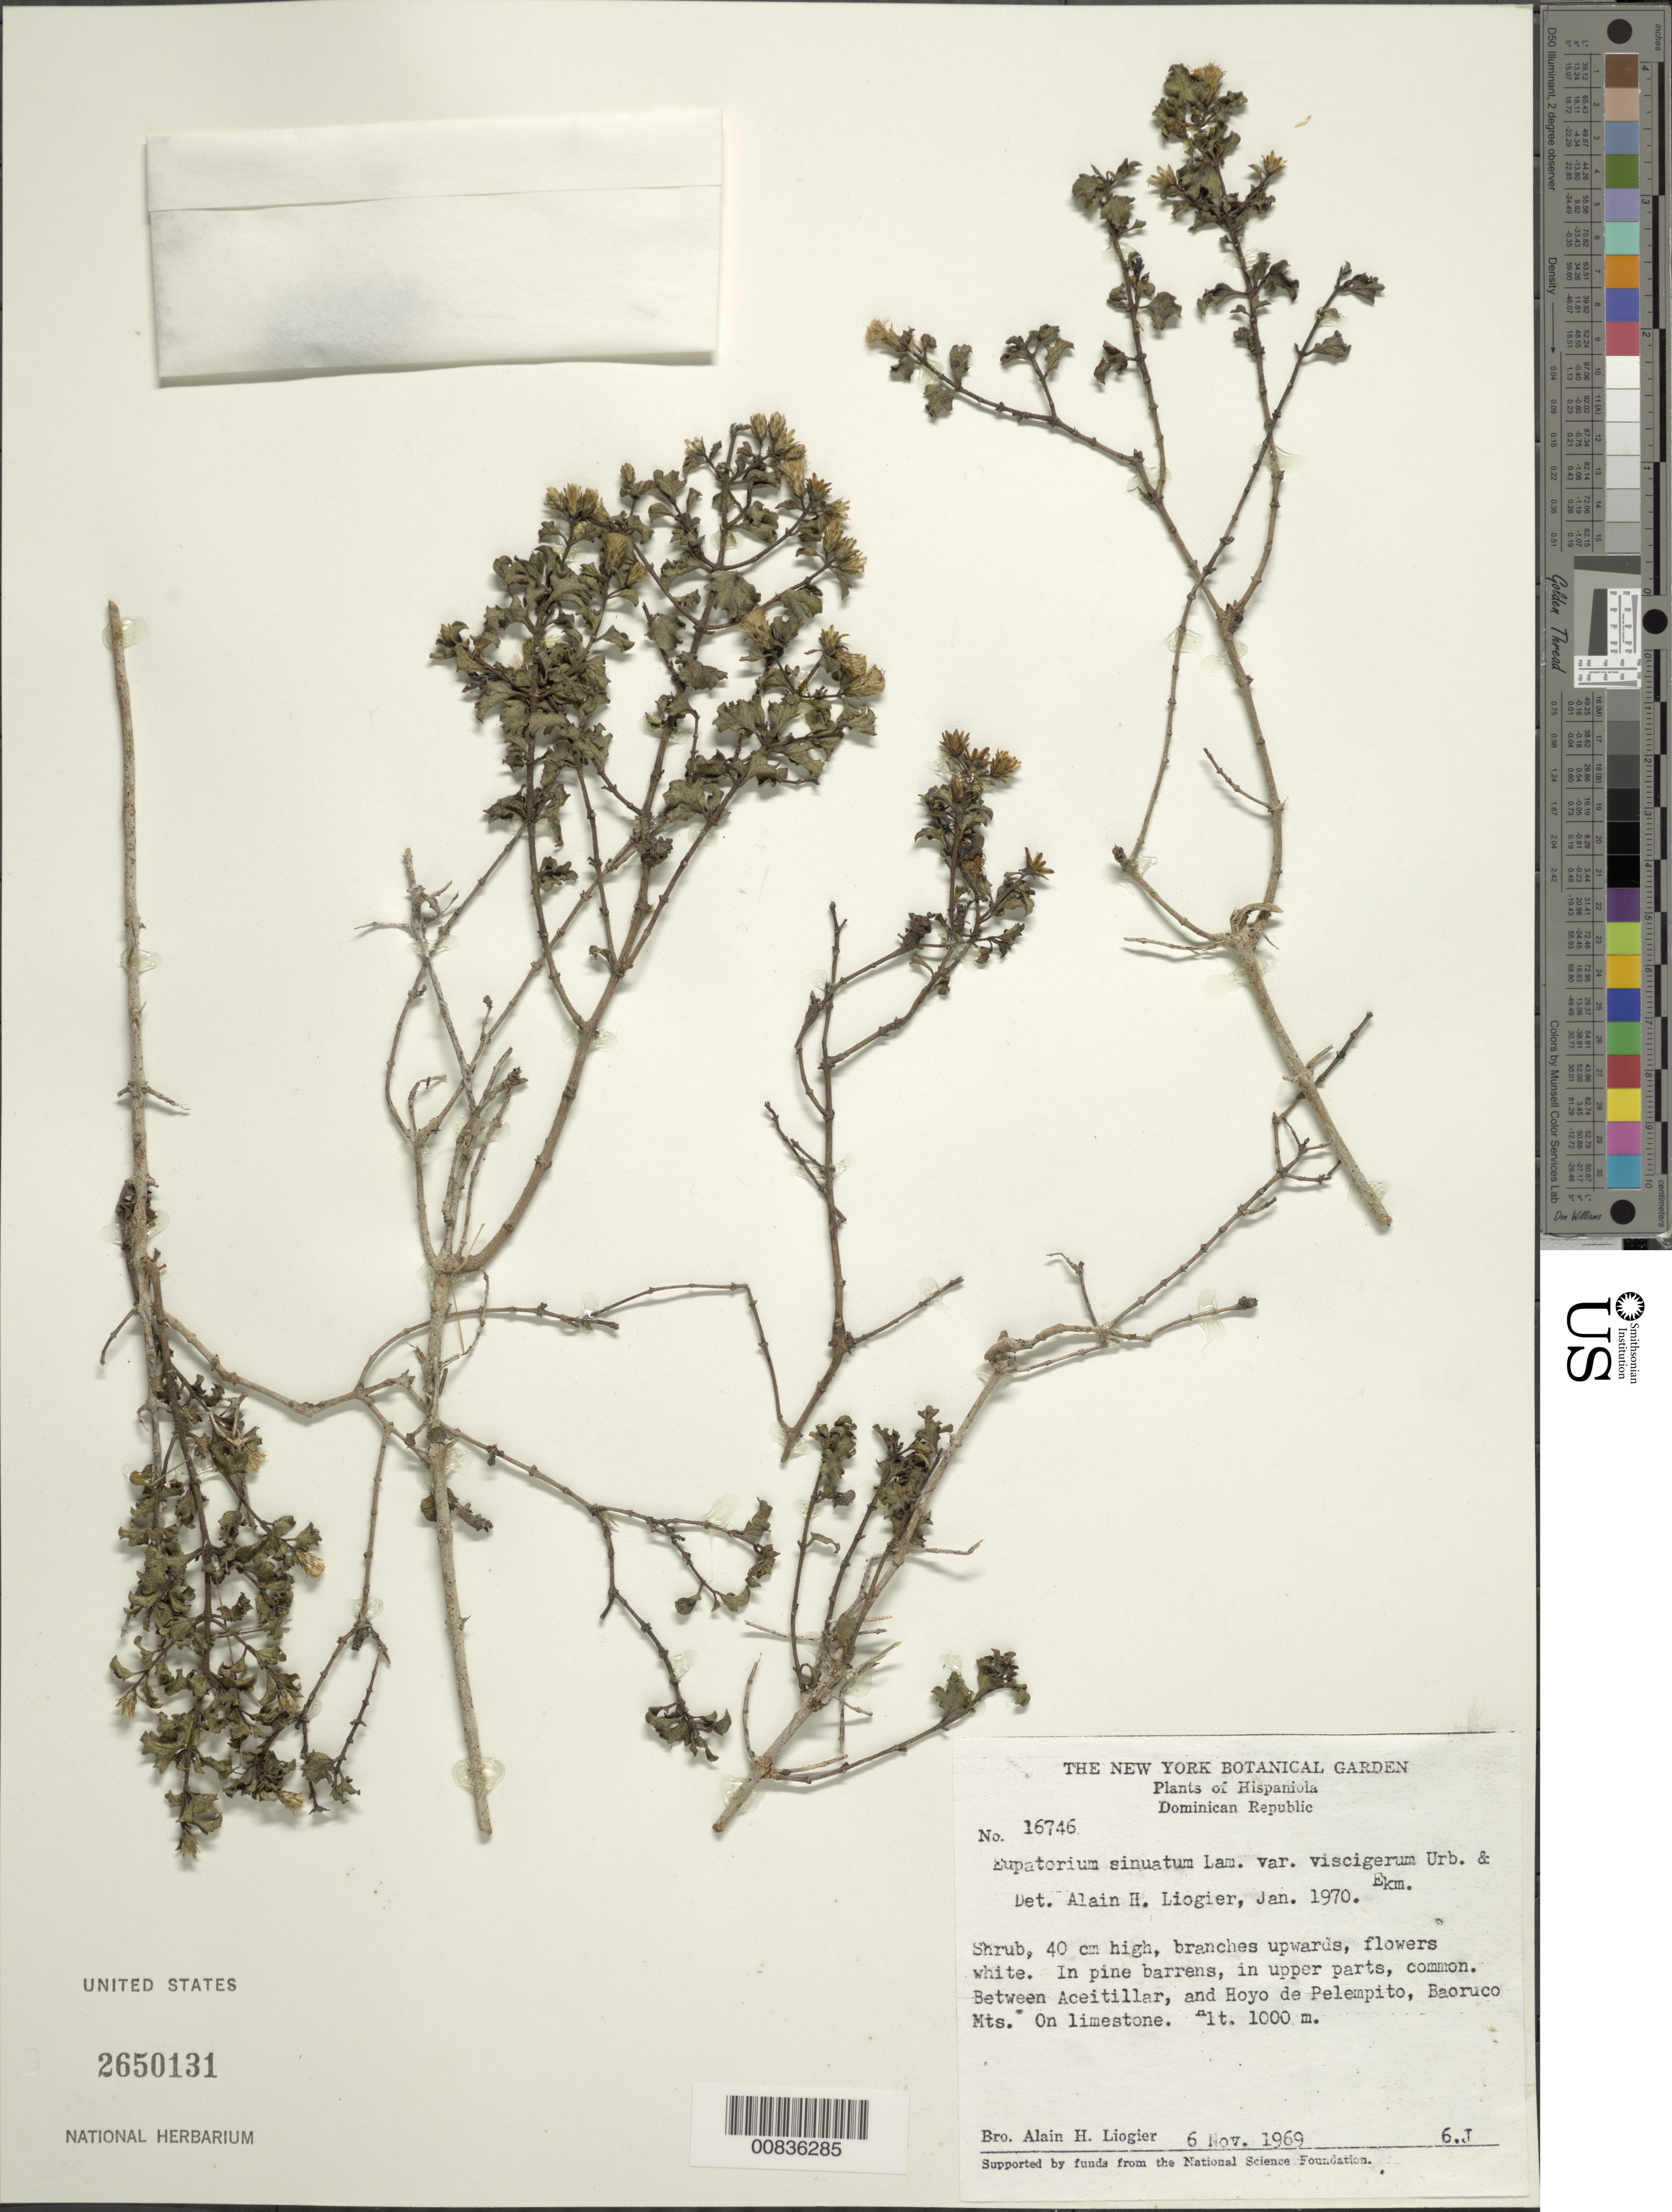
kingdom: Plantae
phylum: Tracheophyta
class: Magnoliopsida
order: Asterales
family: Asteraceae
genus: Chromolaena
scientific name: Chromolaena sinuata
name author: (Lam.) R.M. King & H. Rob.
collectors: A. H. Liogier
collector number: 16746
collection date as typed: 06 Nov 1969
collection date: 1969-11-06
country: Dominican Republic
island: Hispaniola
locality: Between Aceitillar and Hoyo de Pelempito, Baoruco Mts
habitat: On limestone in pine barrens, in upper parts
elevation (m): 1000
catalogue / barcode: US 2650131